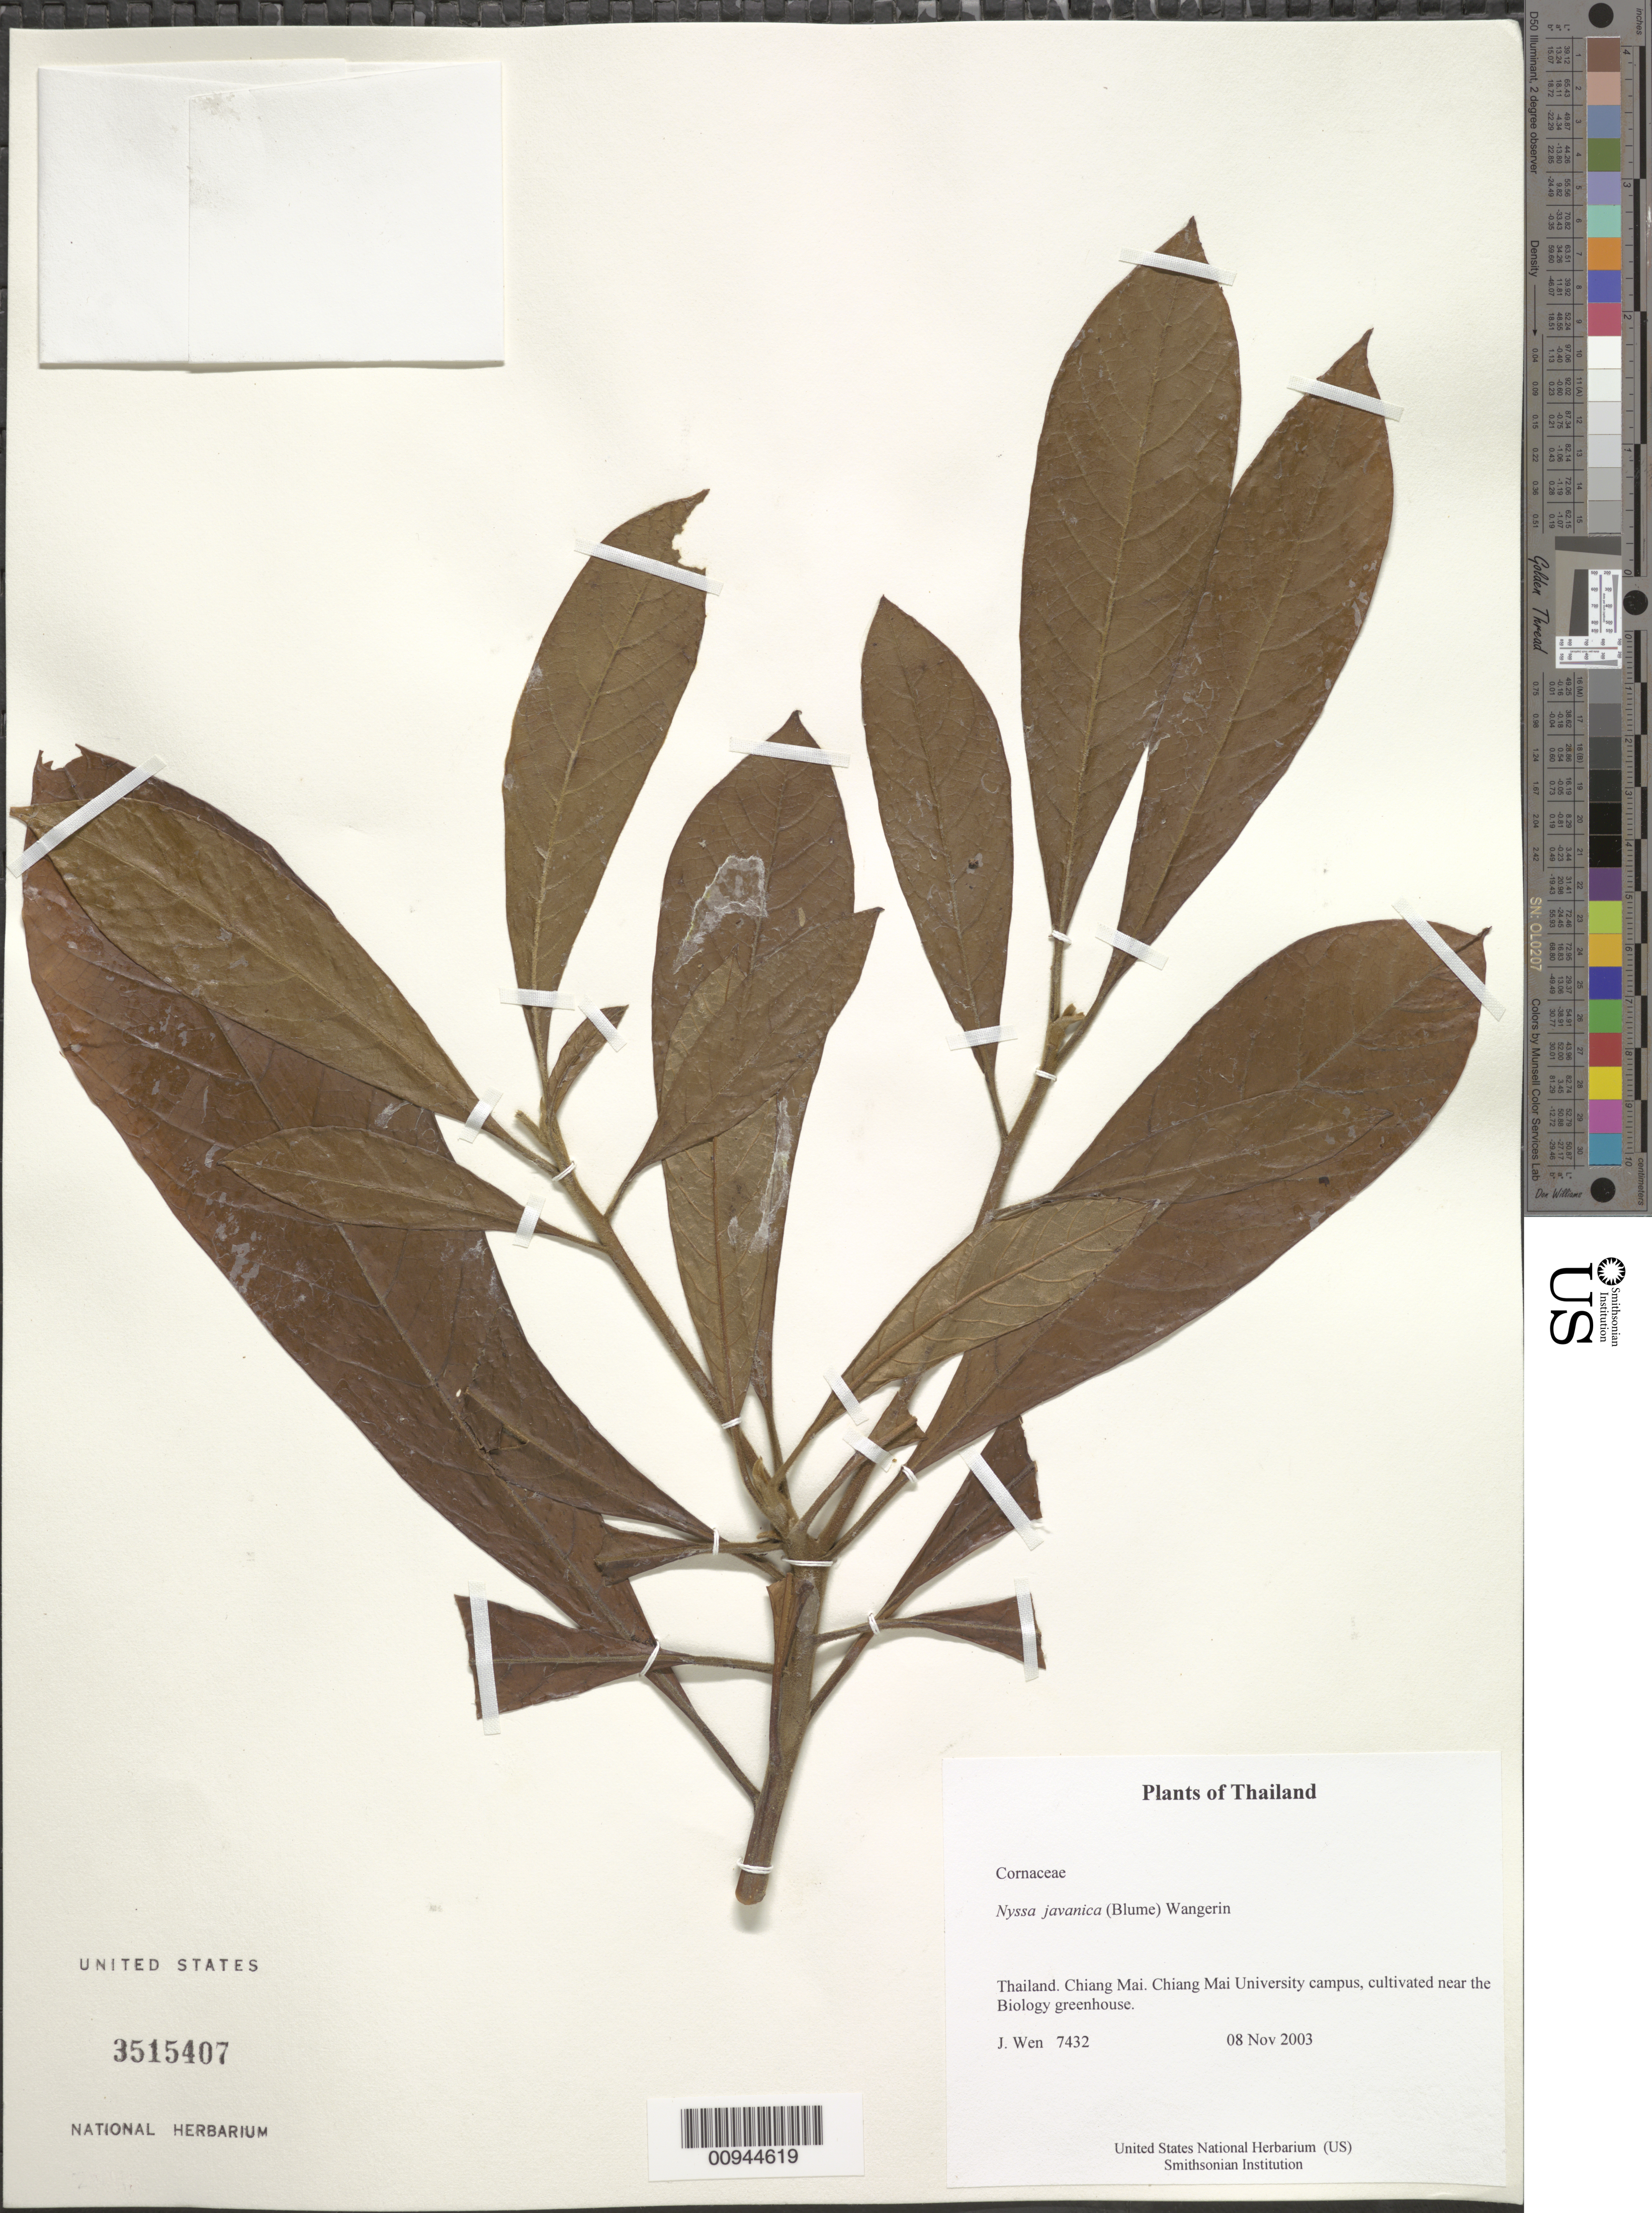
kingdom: Plantae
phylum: Tracheophyta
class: Magnoliopsida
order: Cornales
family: Nyssaceae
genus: Nyssa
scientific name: Nyssa javanica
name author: (Blume) Wangerin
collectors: J. Wen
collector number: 7432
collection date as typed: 08 Nov 2003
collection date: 2003-11-08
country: Thailand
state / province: Chiang Mai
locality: Chiang Mai University campus, cultivated near the Biology greenhouse.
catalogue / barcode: US 3515407